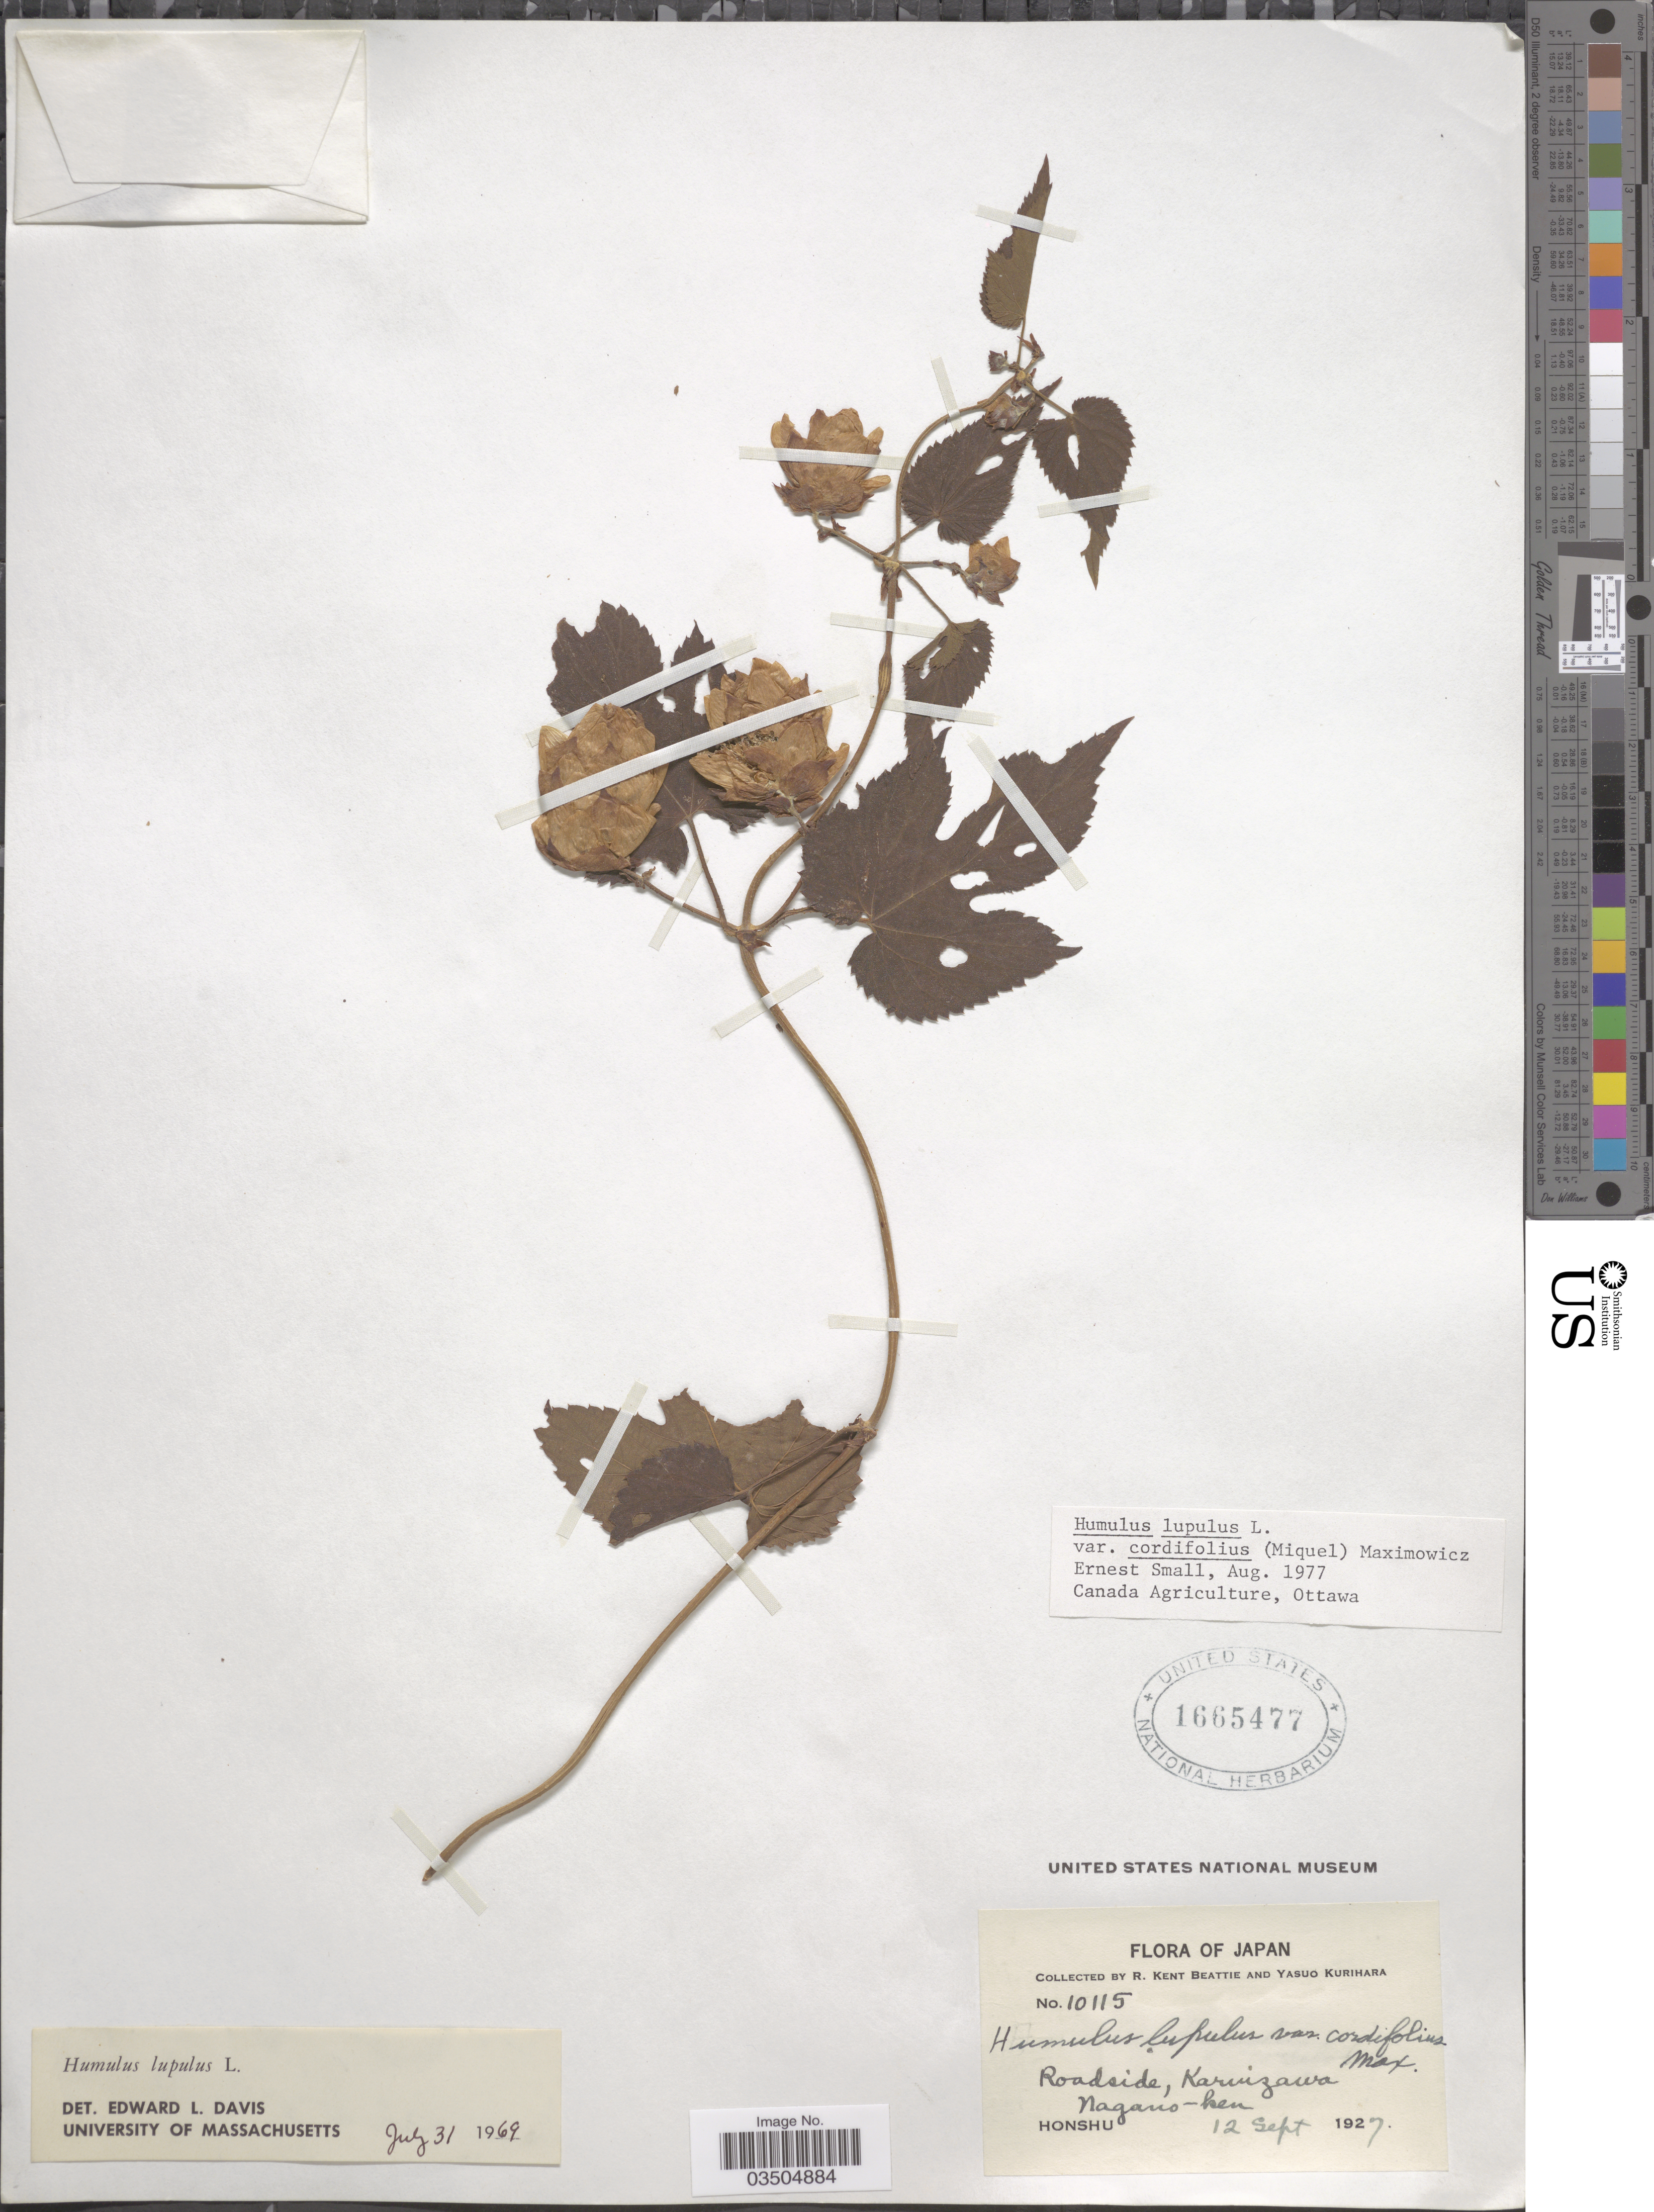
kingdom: Plantae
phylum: Tracheophyta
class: Magnoliopsida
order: Rosales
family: Cannabaceae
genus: Humulus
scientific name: Humulus lupulus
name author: L.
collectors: R. K. Beattie & Y. Kurihara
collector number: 10115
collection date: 1927-09-12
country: Japan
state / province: Nagano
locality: Roadside, Karinzawa. Nagano-ken. Honshu.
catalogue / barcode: US 1665477